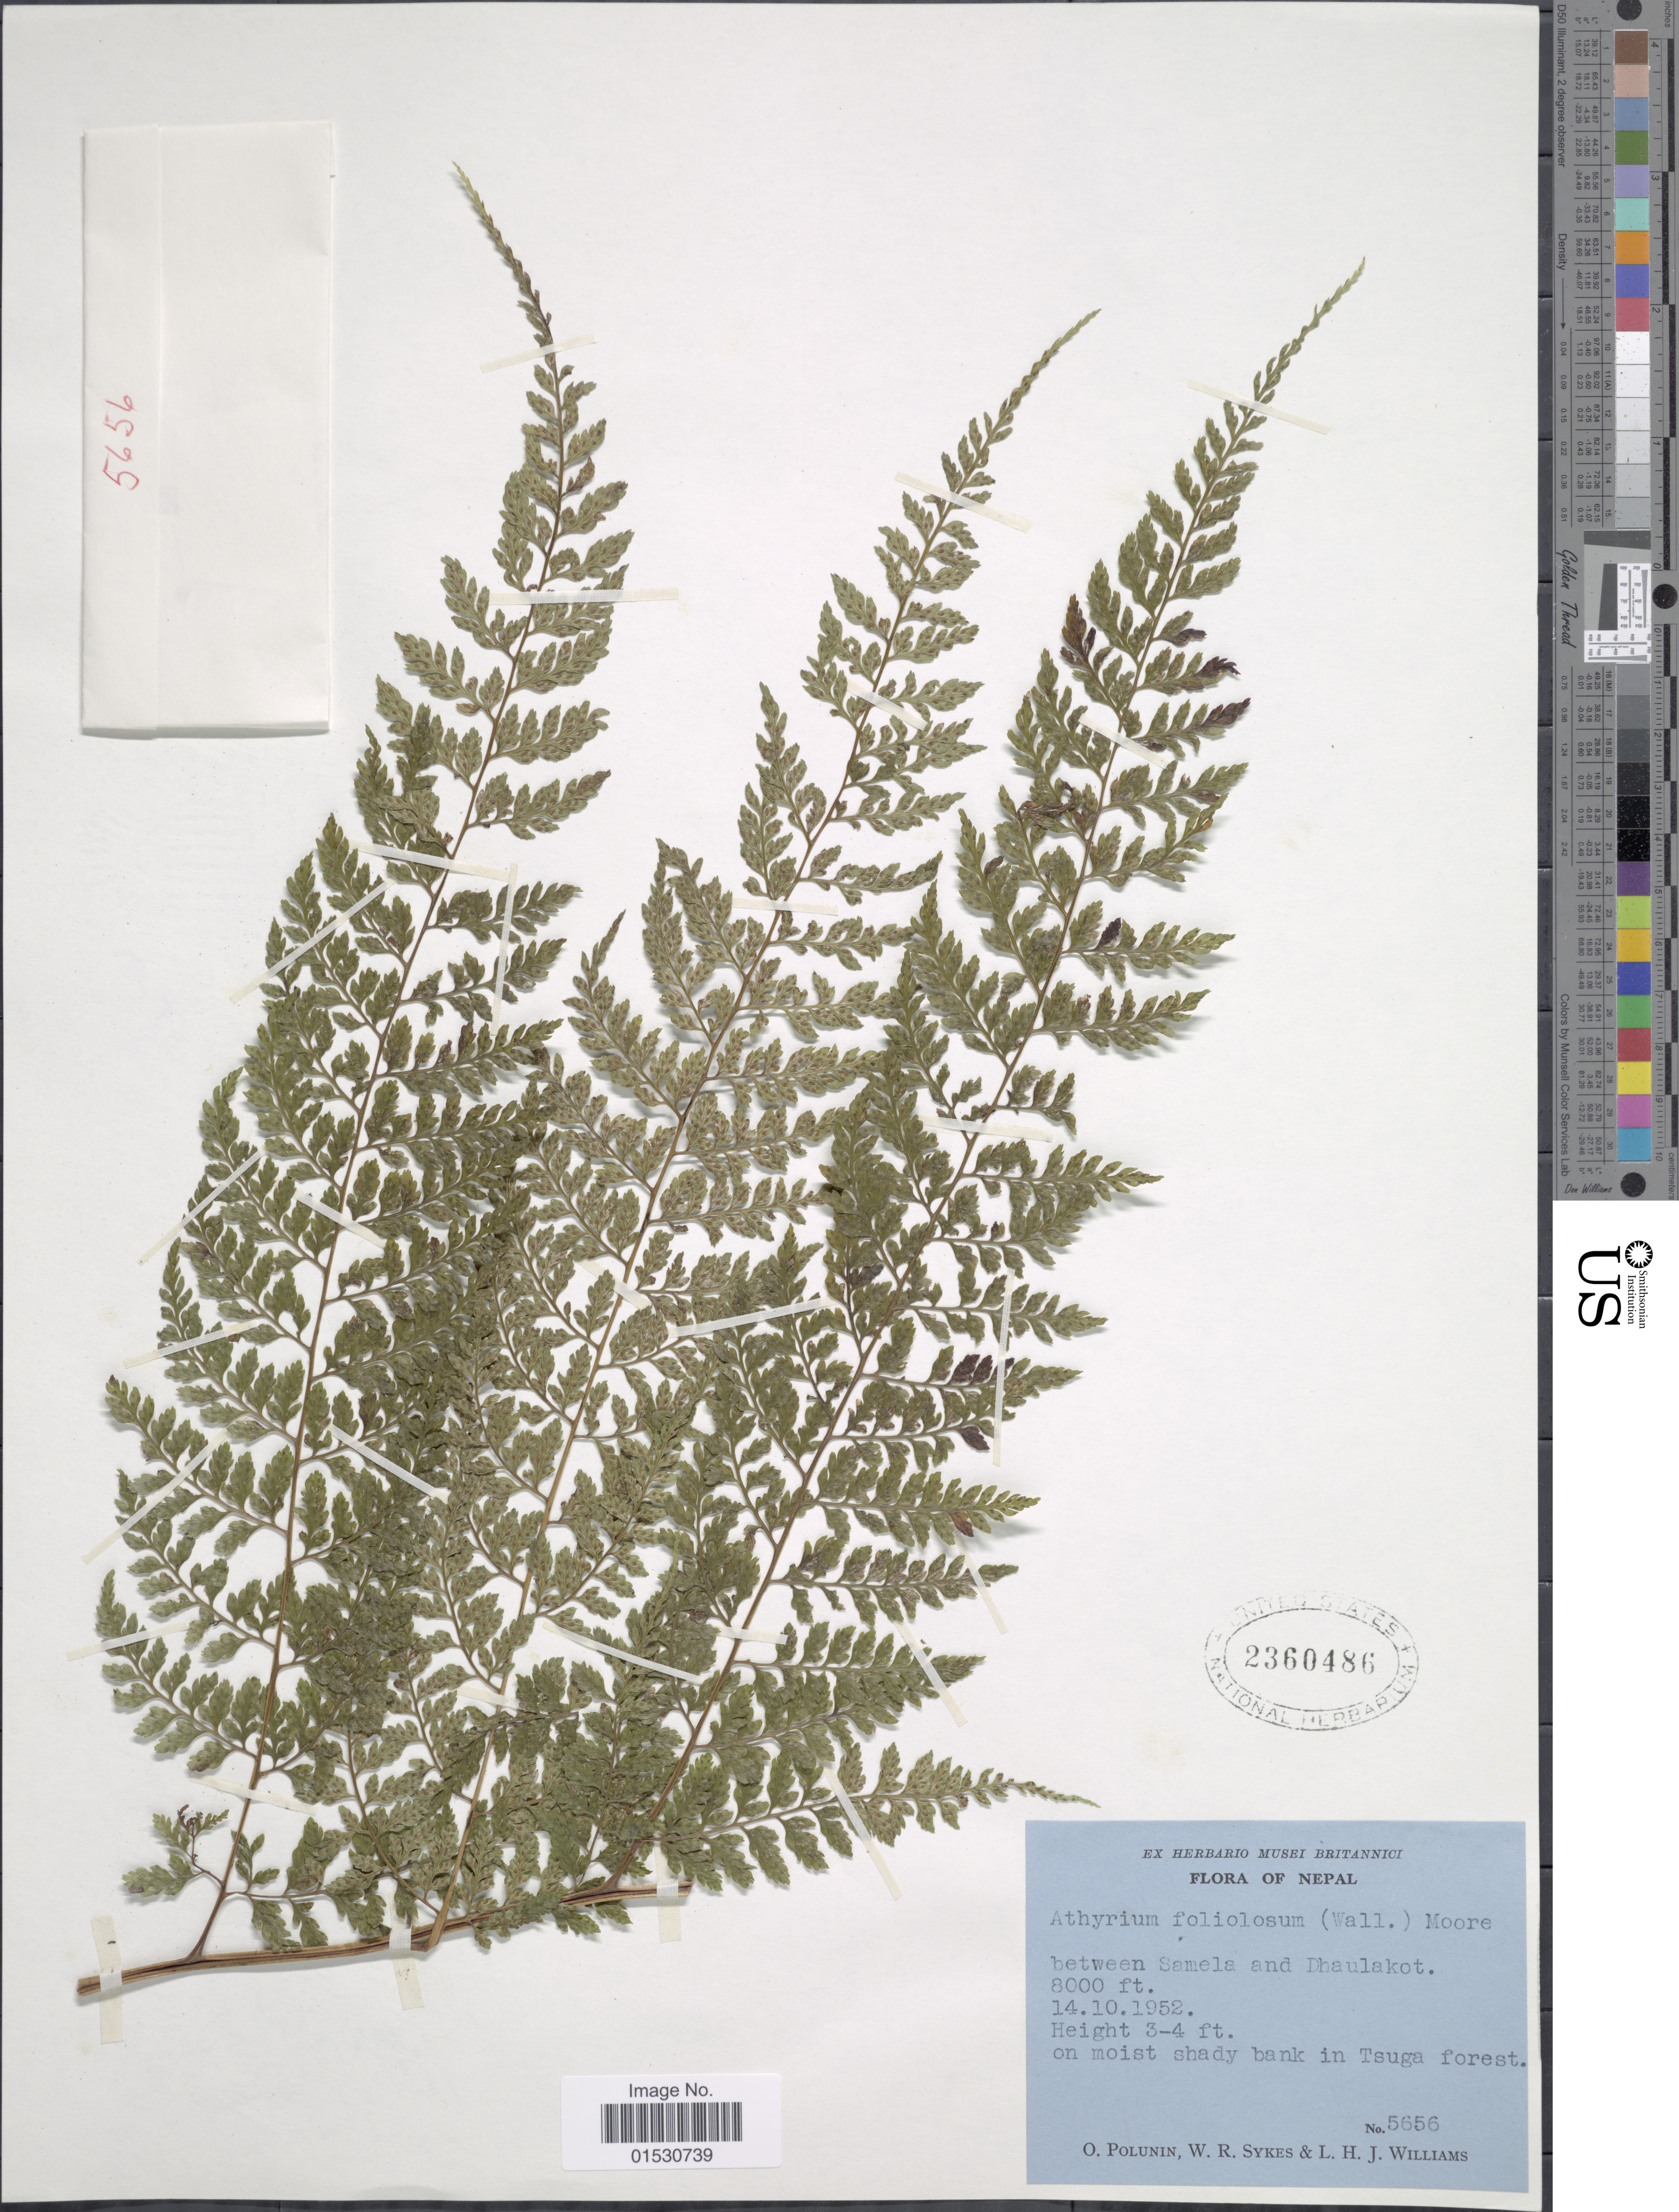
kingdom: Plantae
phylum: Tracheophyta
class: Polypodiopsida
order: Polypodiales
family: Athyriaceae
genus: Athyrium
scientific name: Athyrium foliolosum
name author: (Wall.) T. Moore ex Sm.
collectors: O. V. Polunin, W. R. Sykes & L. H. J. Williams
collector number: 5656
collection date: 1952-10-14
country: Nepal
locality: Between Samela and Dhaulakot, on moist shady bank in Tsuga forest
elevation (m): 2438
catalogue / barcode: US 2360486